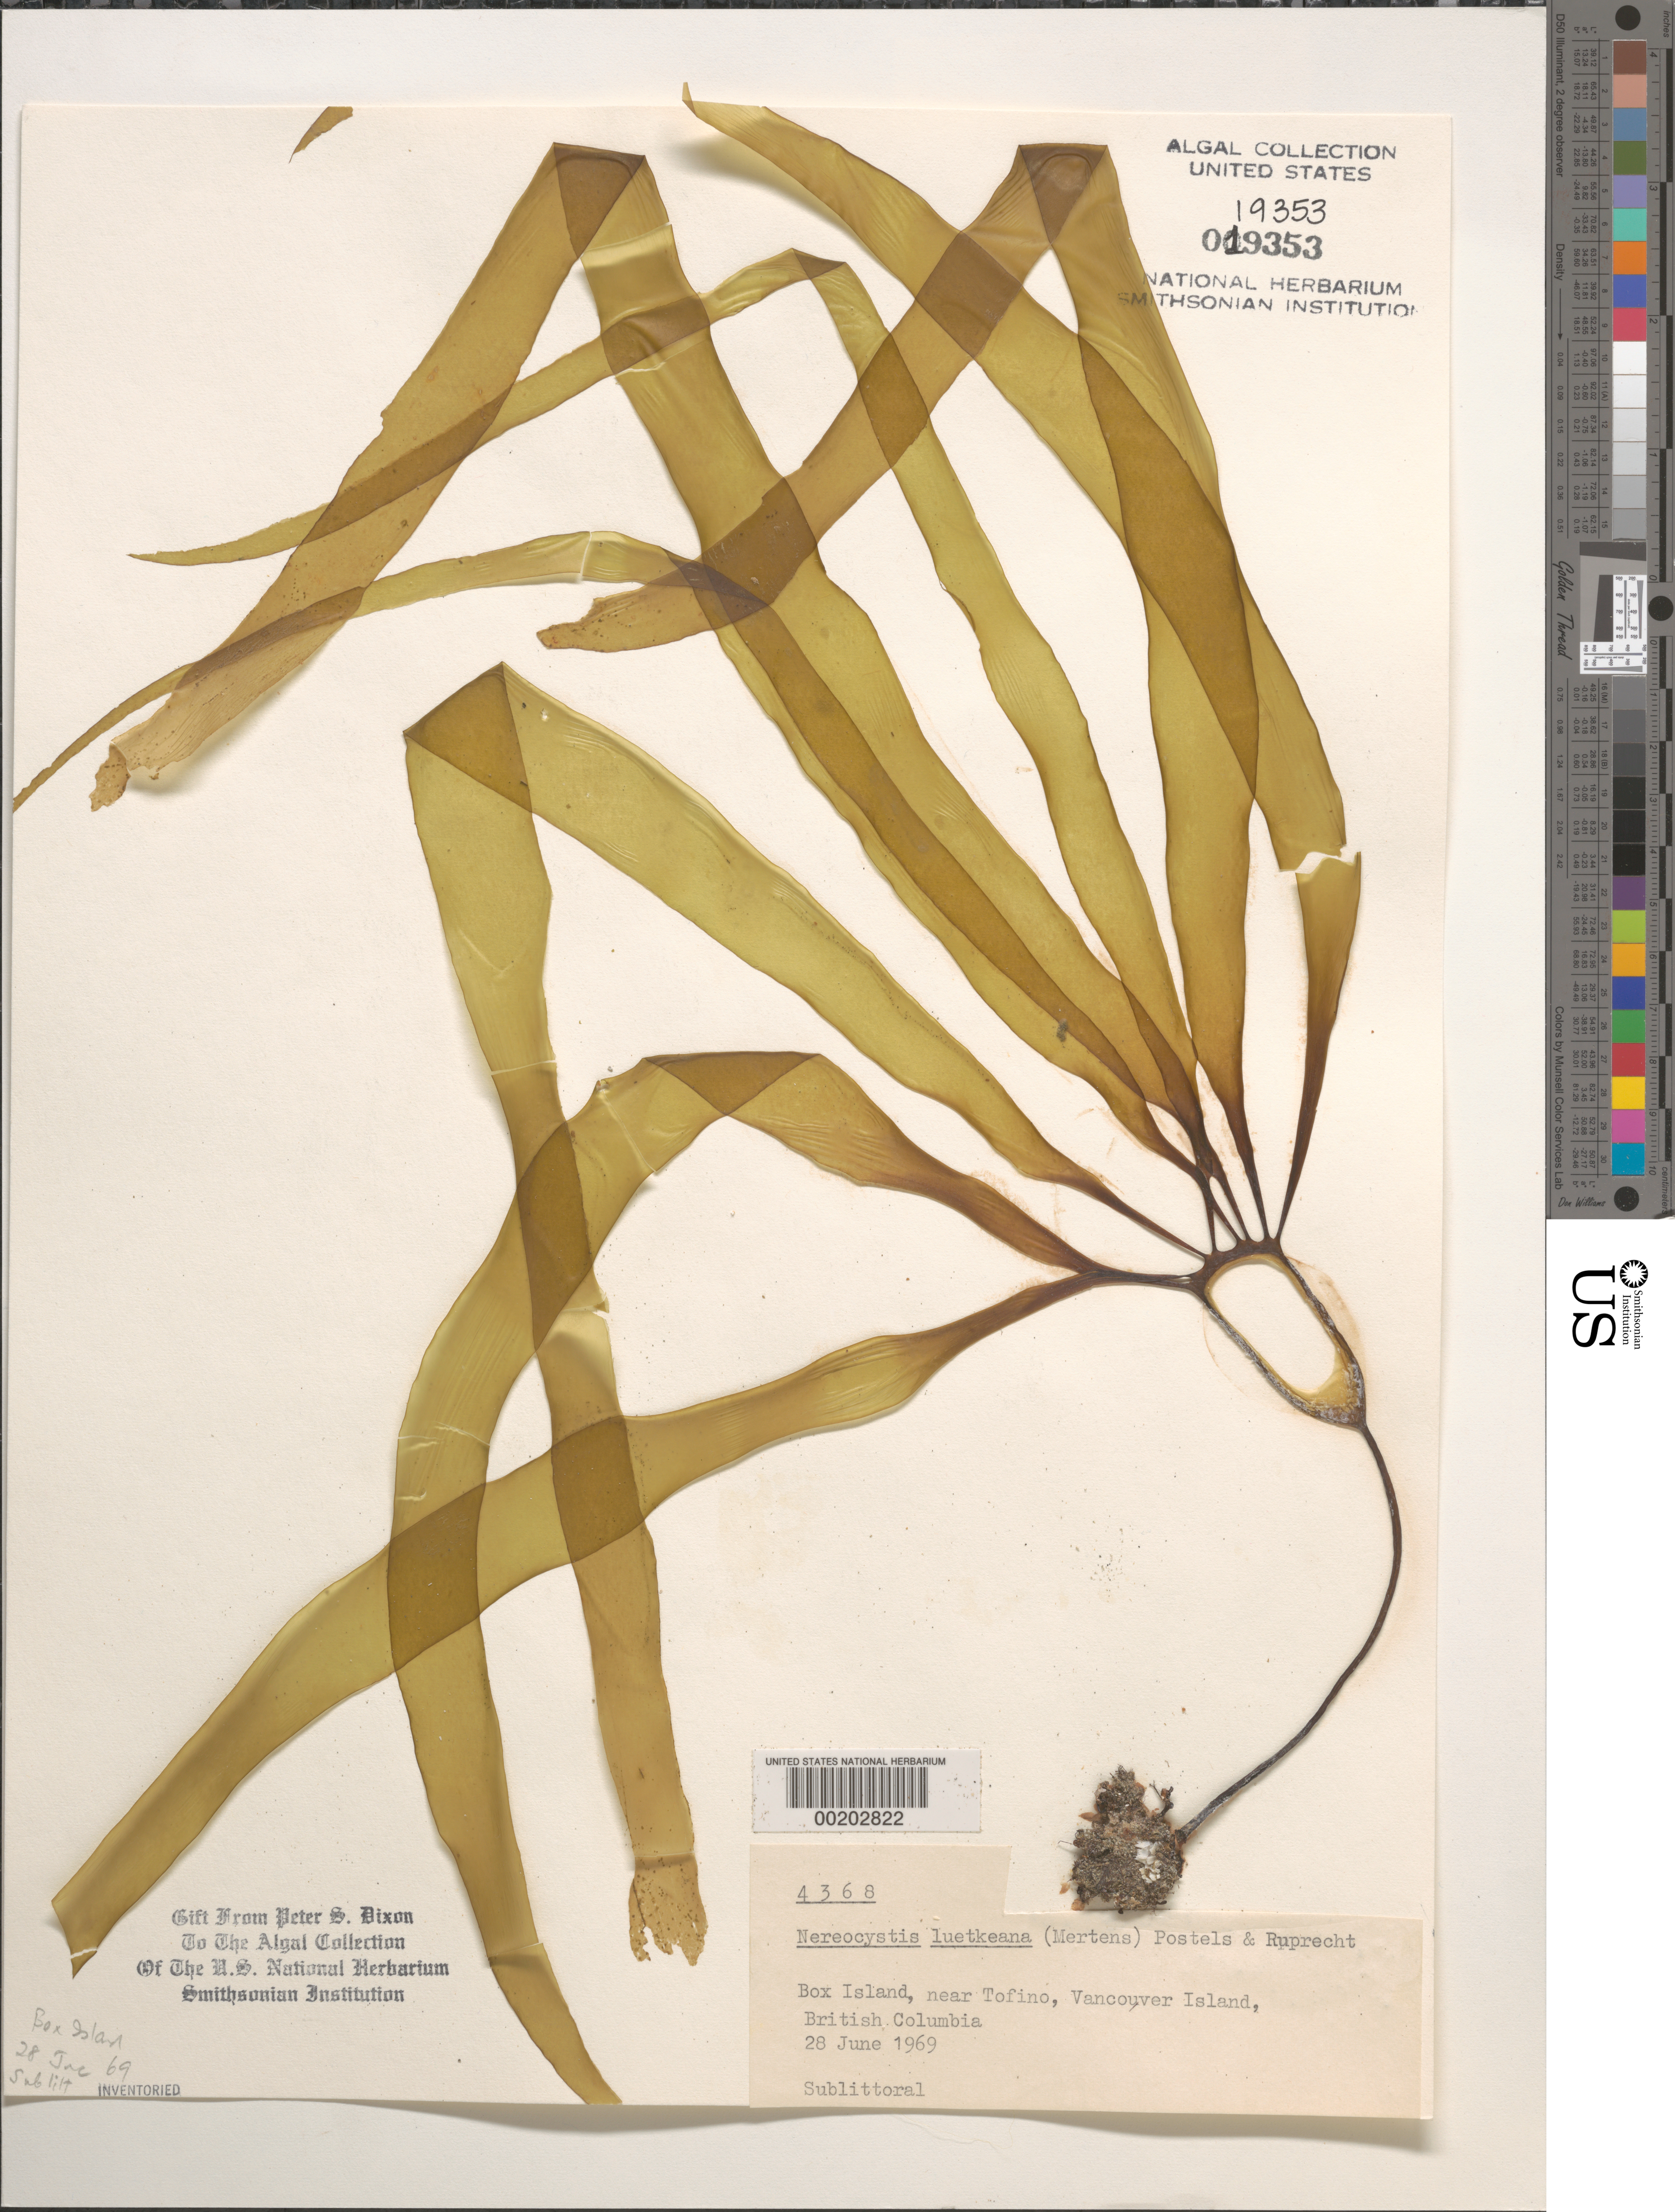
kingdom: Chromista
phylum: Ochrophyta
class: Phaeophyceae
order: Laminariales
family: Laminariaceae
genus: Nereocystis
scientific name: Nereocystis luetkeana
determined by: Dixon, P. S.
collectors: P. S. Dixon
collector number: PSD 4368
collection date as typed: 28 Jun 1969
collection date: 1969-06-28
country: Canada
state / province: British Columbia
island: Box Island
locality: Near Tofino, Vancouver Island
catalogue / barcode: US 19353